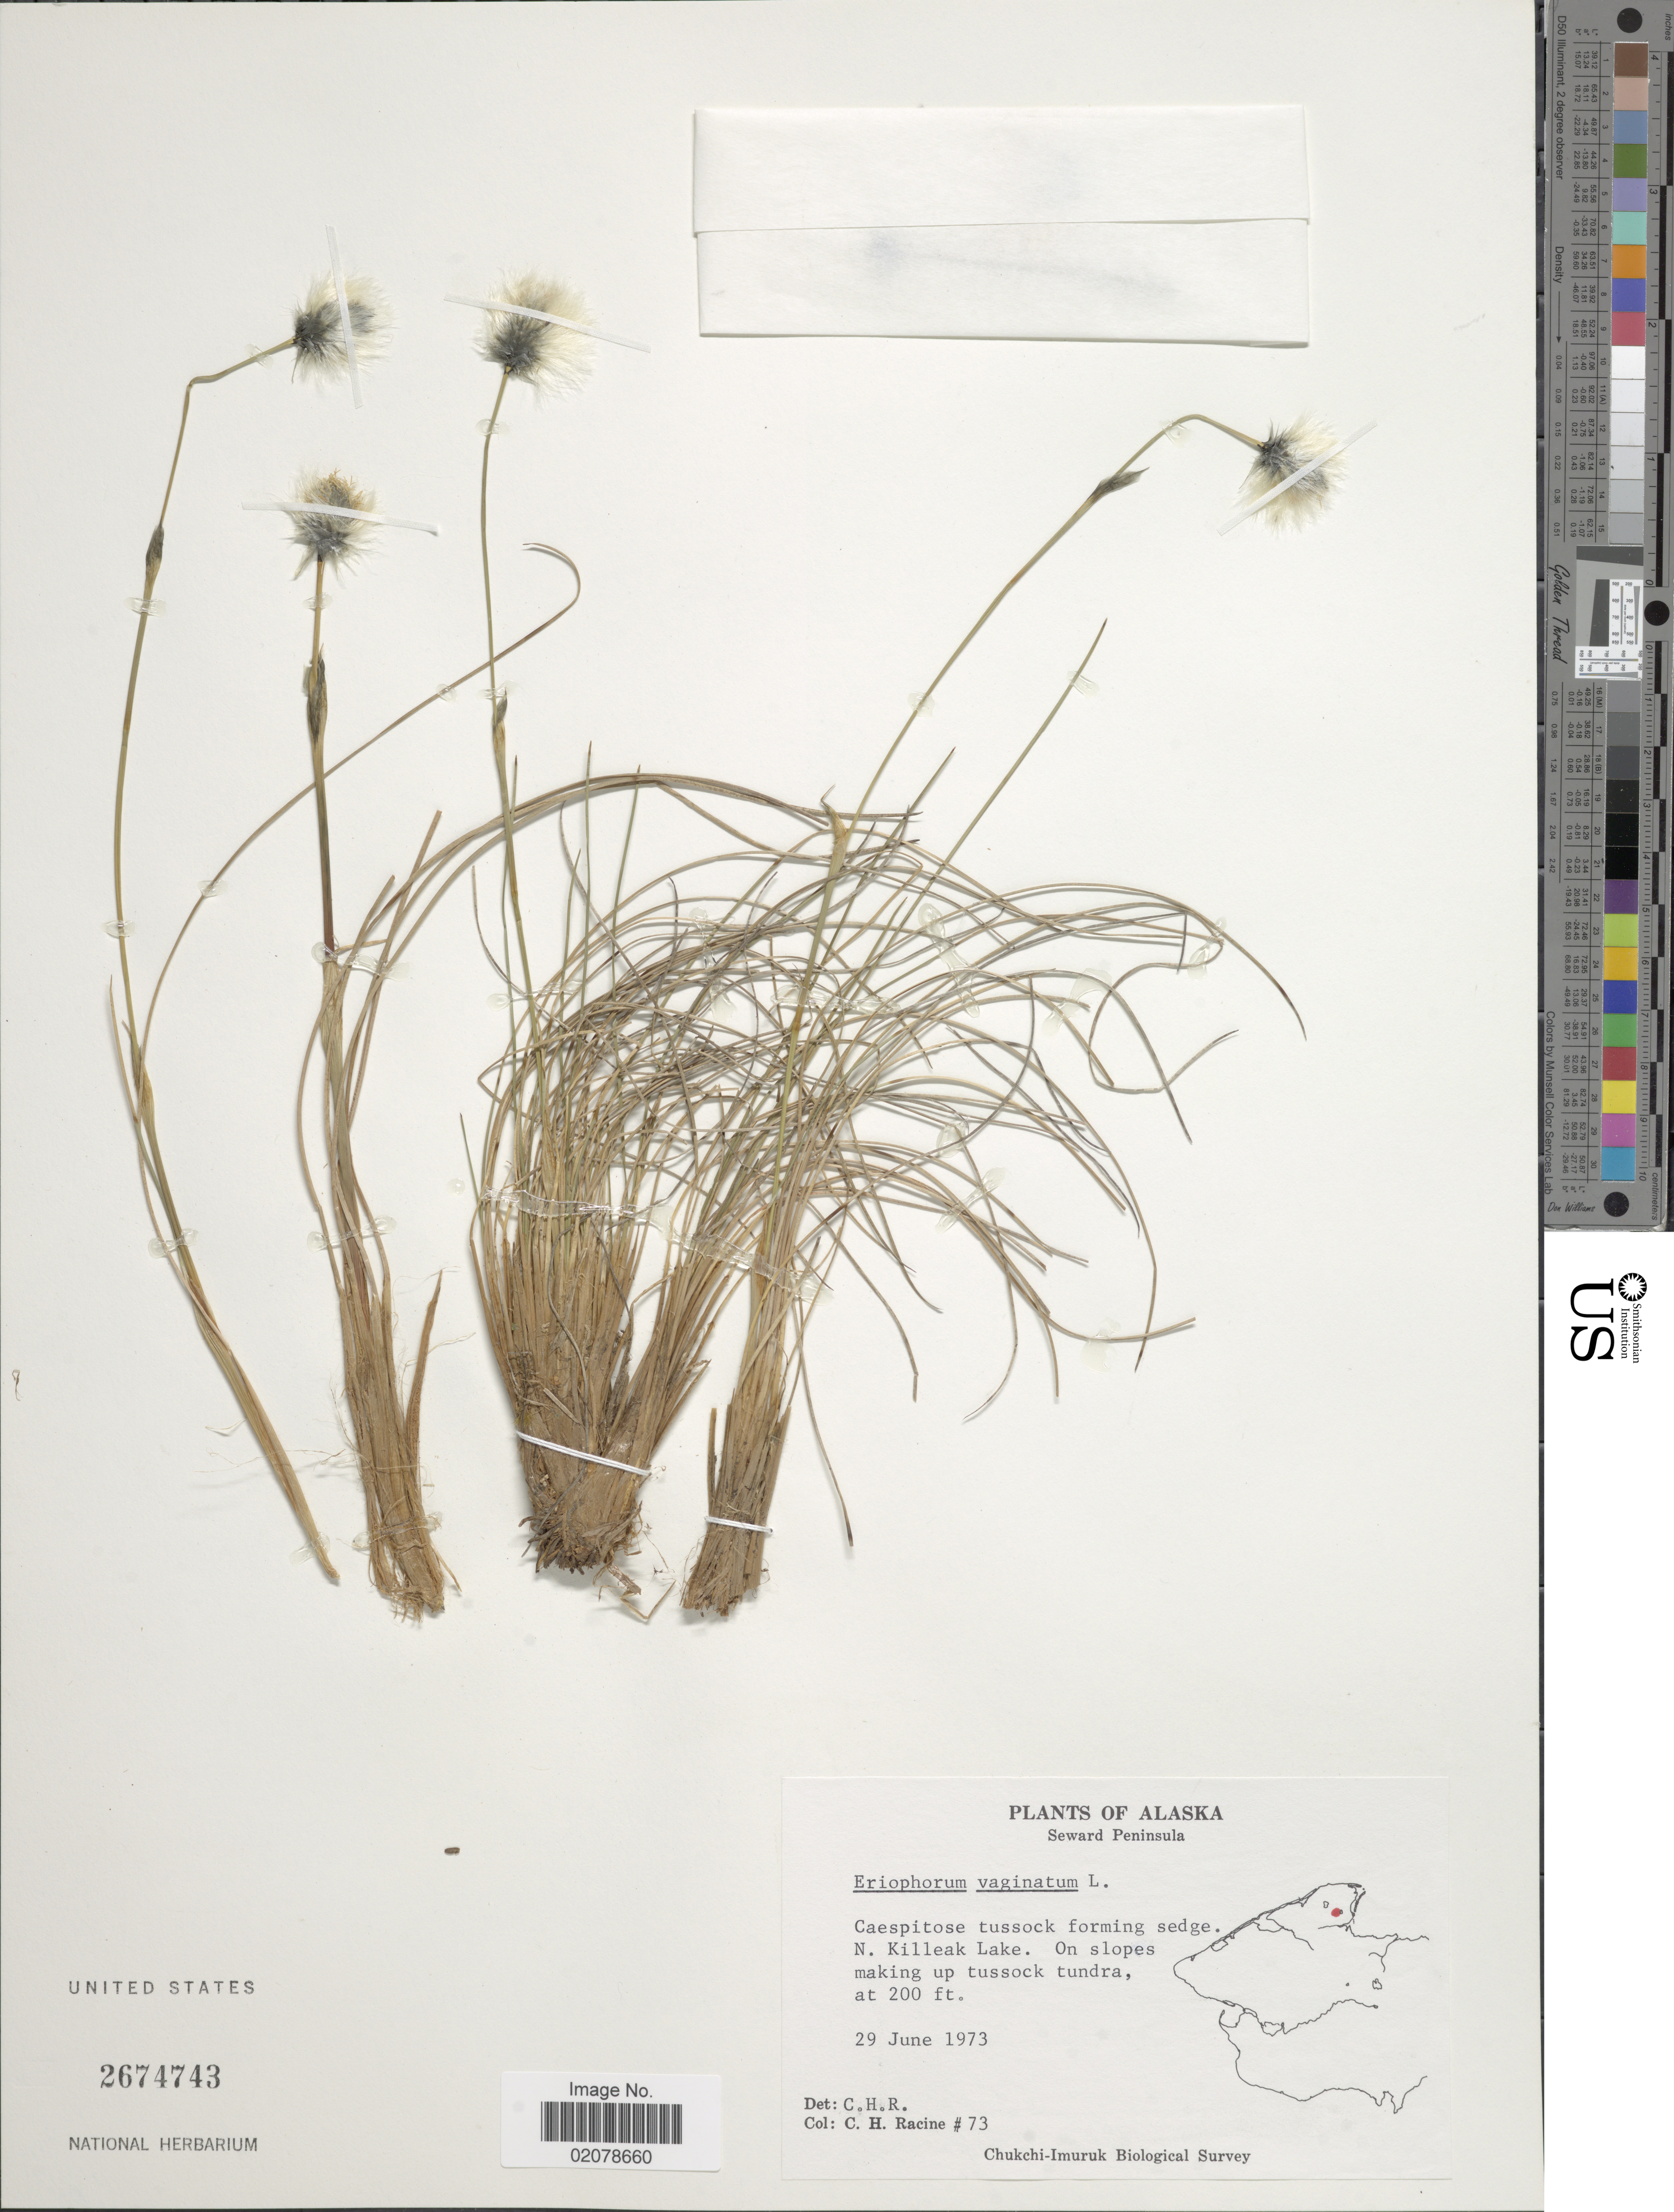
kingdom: Plantae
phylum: Tracheophyta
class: Liliopsida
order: Poales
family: Cyperaceae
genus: Eriophorum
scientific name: Eriophorum vaginatum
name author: L.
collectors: C. Racine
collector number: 73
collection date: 1973-06-29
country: United States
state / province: Alaska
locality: Seward Peninsula. N. Killeak Lake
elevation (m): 61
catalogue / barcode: US 2674743